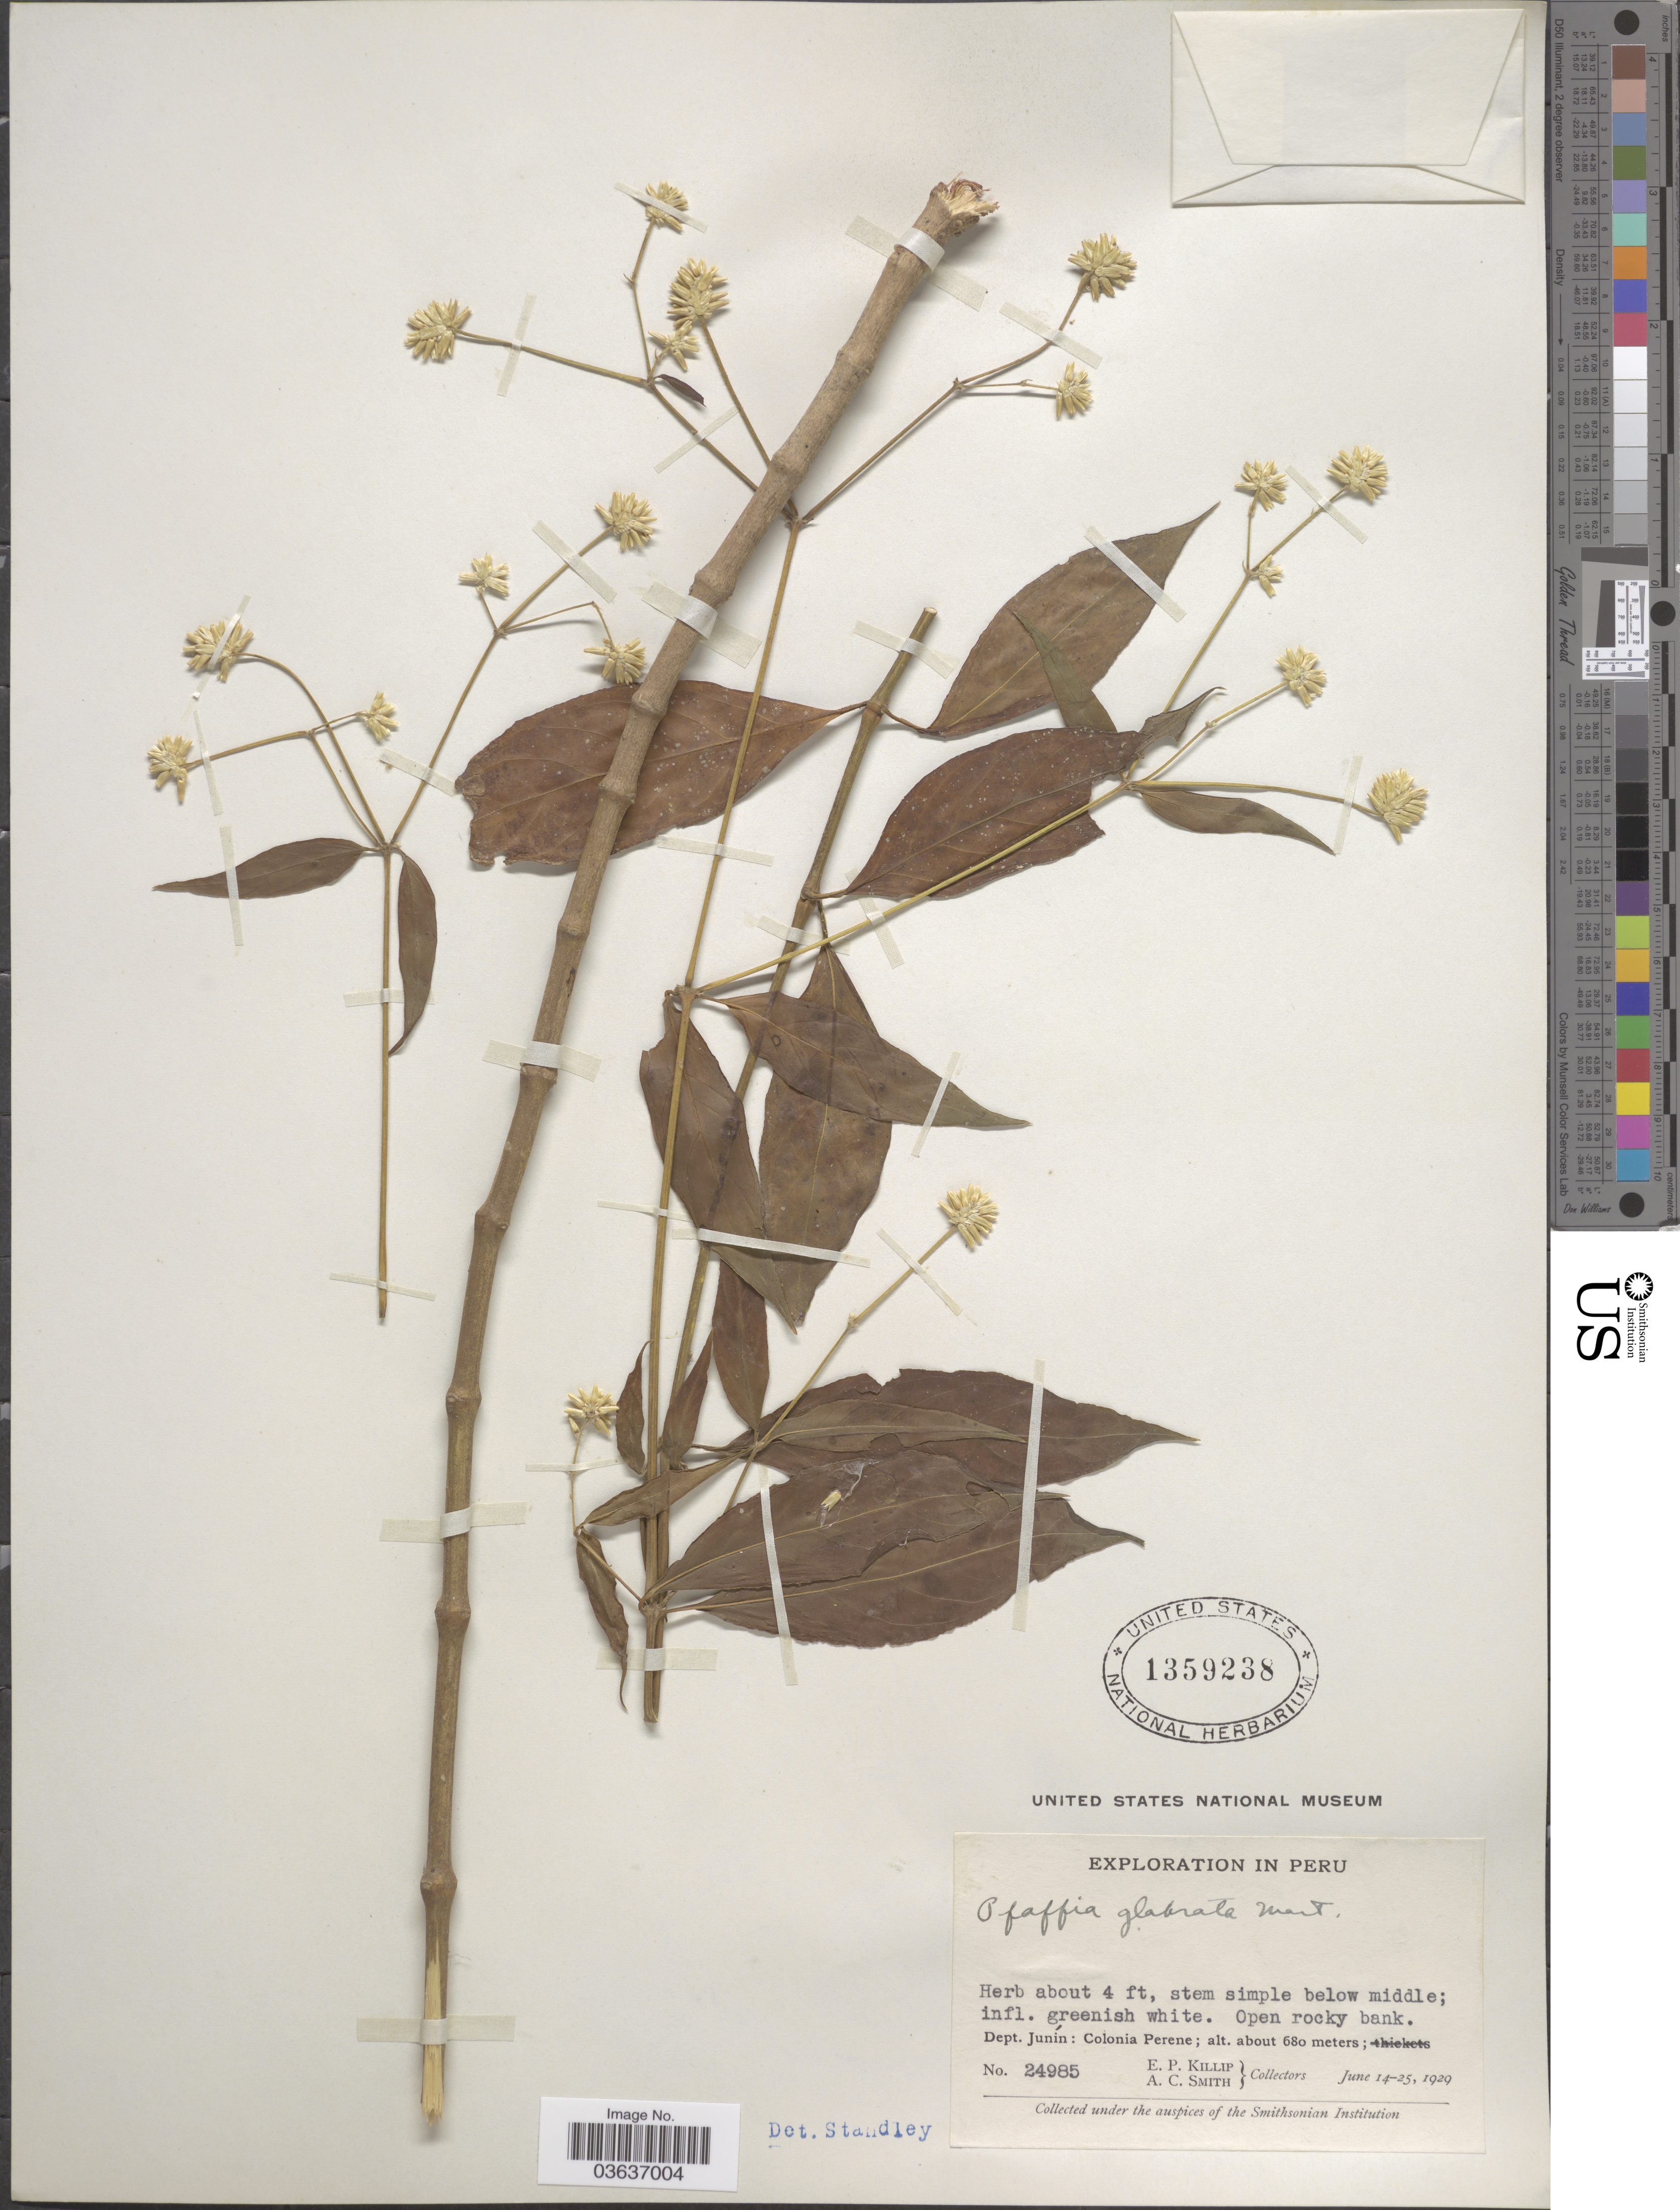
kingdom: Plantae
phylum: Tracheophyta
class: Magnoliopsida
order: Caryophyllales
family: Amaranthaceae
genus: Alternanthera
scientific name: Alternanthera sp.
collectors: E. P. Killip & A. C. Smith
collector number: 24985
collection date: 1929-06-14/1929-06-25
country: Peru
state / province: Junín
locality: Dept. Junín: Colonia Perene.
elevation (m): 680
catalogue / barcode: US 1359238